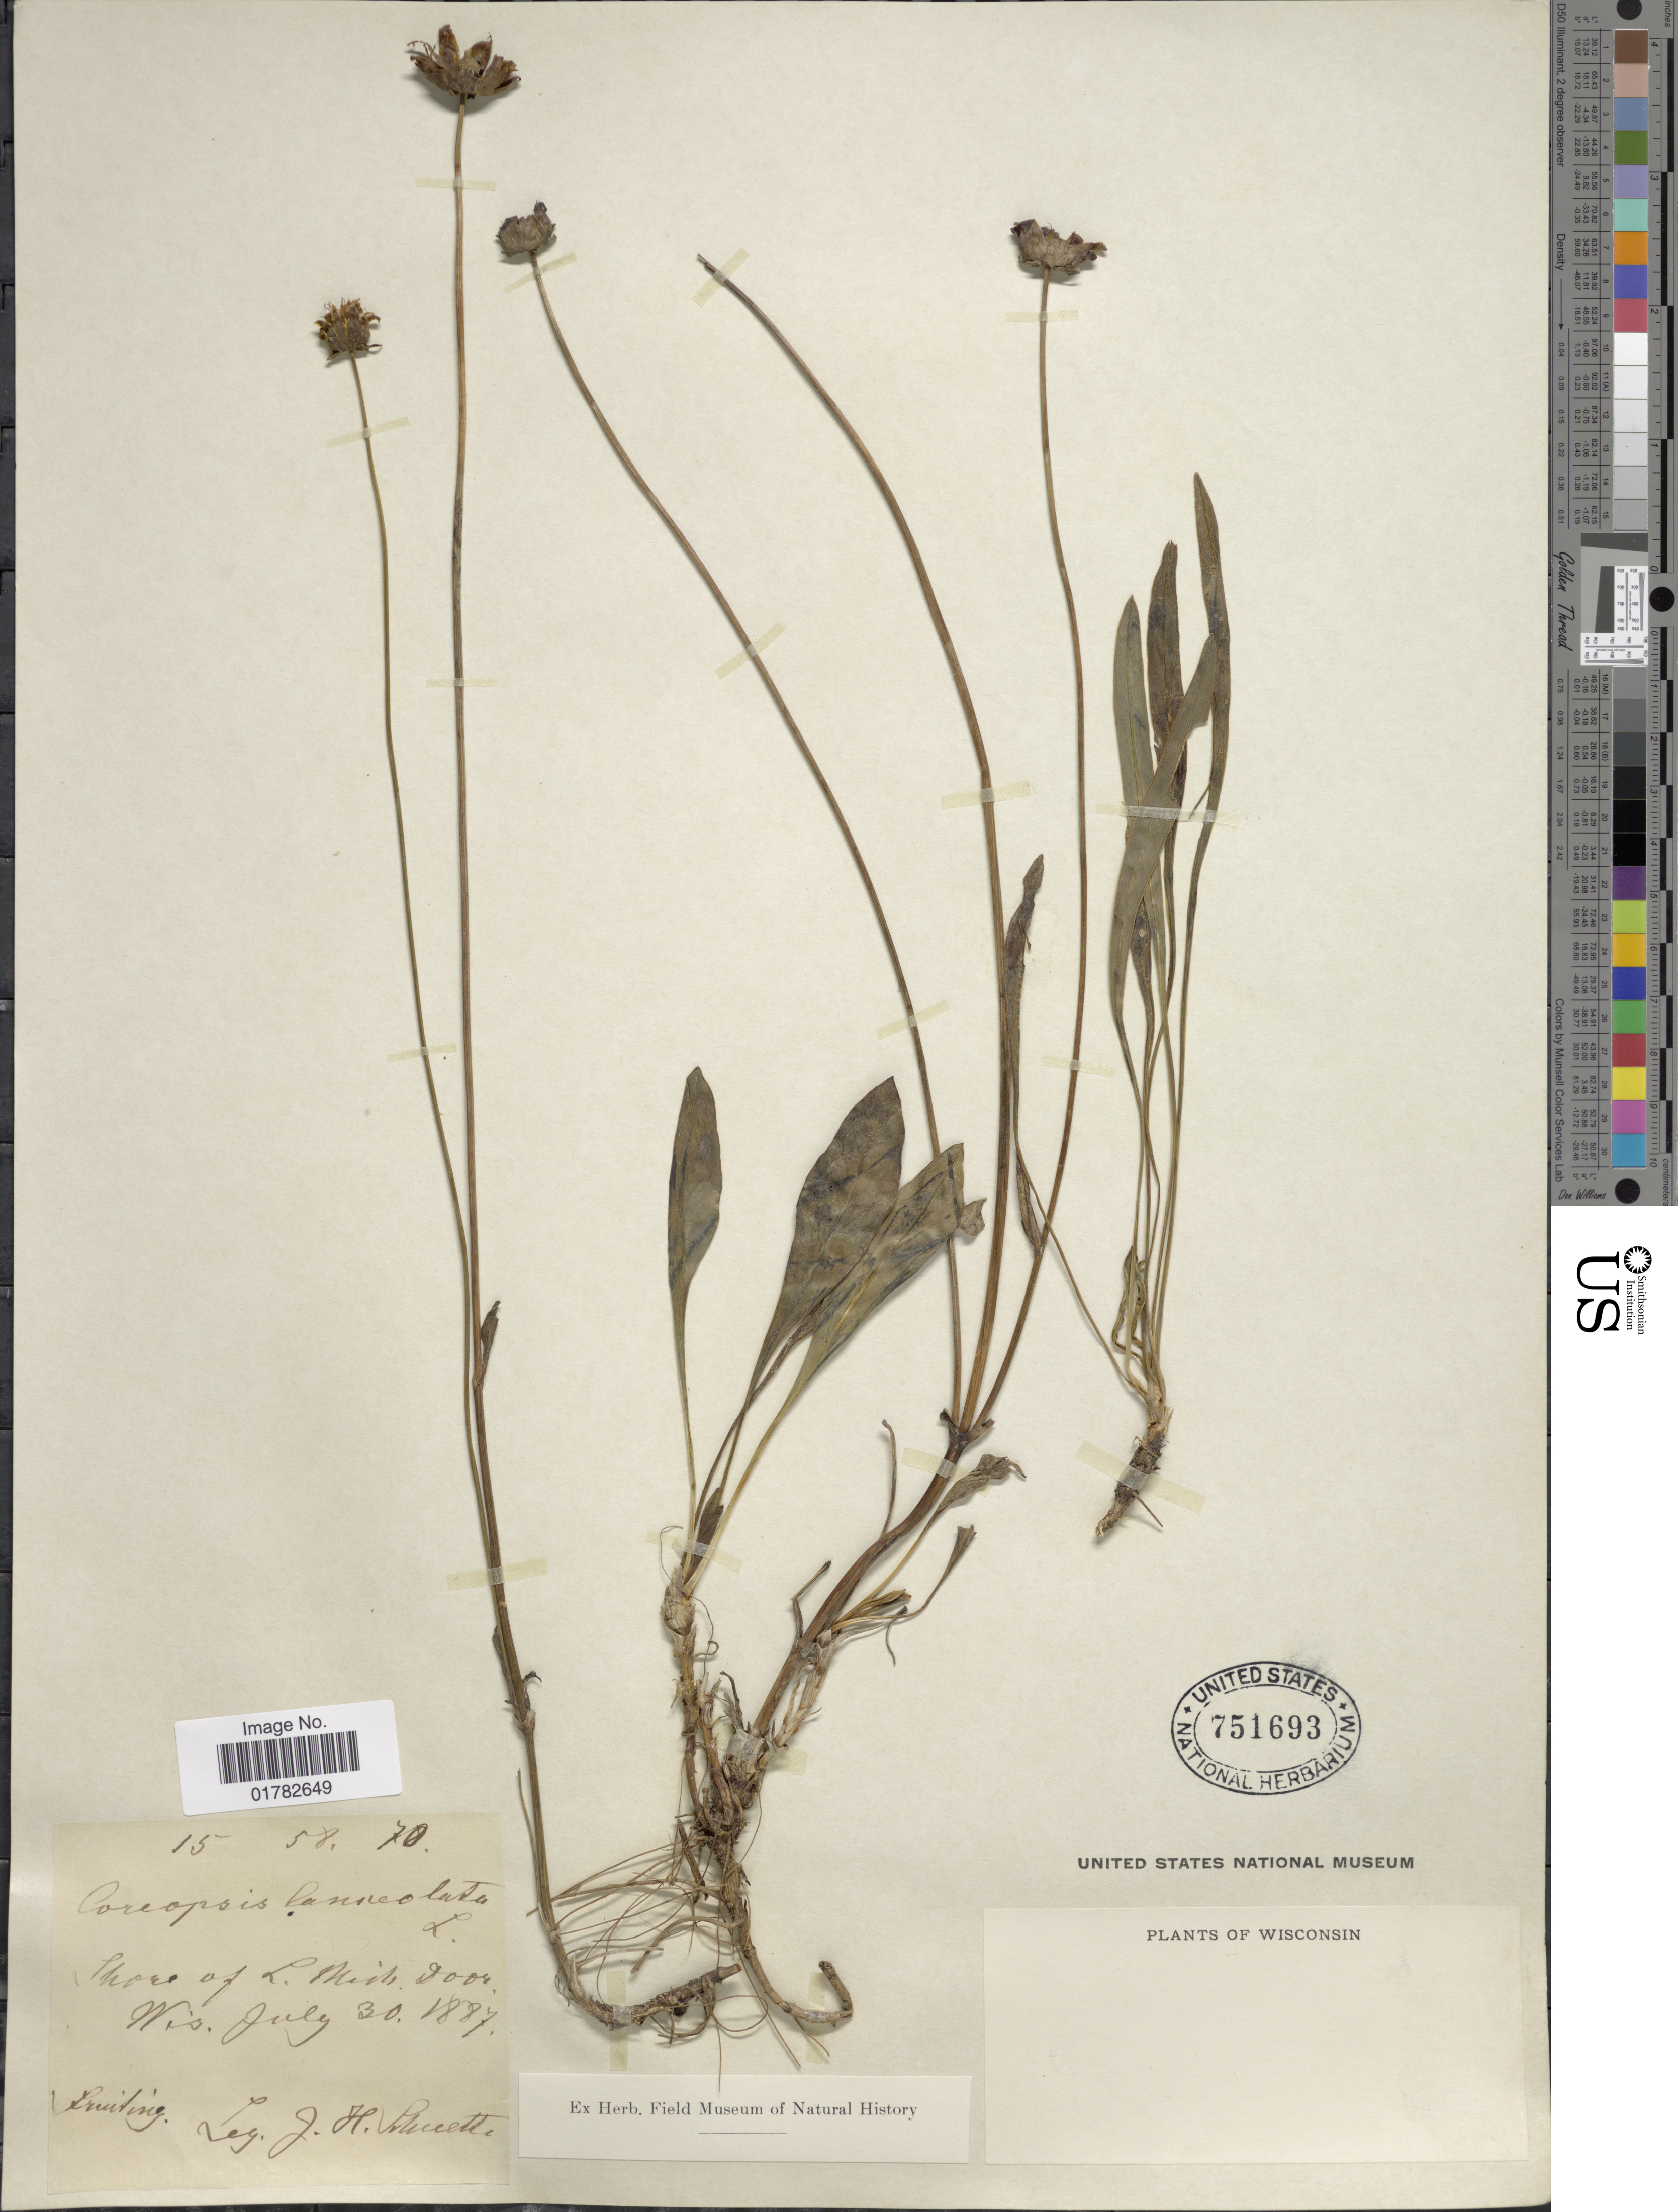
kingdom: Plantae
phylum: Tracheophyta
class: Magnoliopsida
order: Asterales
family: Asteraceae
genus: Coreopsis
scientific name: Coreopsis lanceolata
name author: L.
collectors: J. H. Schuette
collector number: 15/58/70?*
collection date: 1887-07-30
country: United States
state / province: Wisconsin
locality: Shore of L. Mich.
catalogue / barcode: US 751693